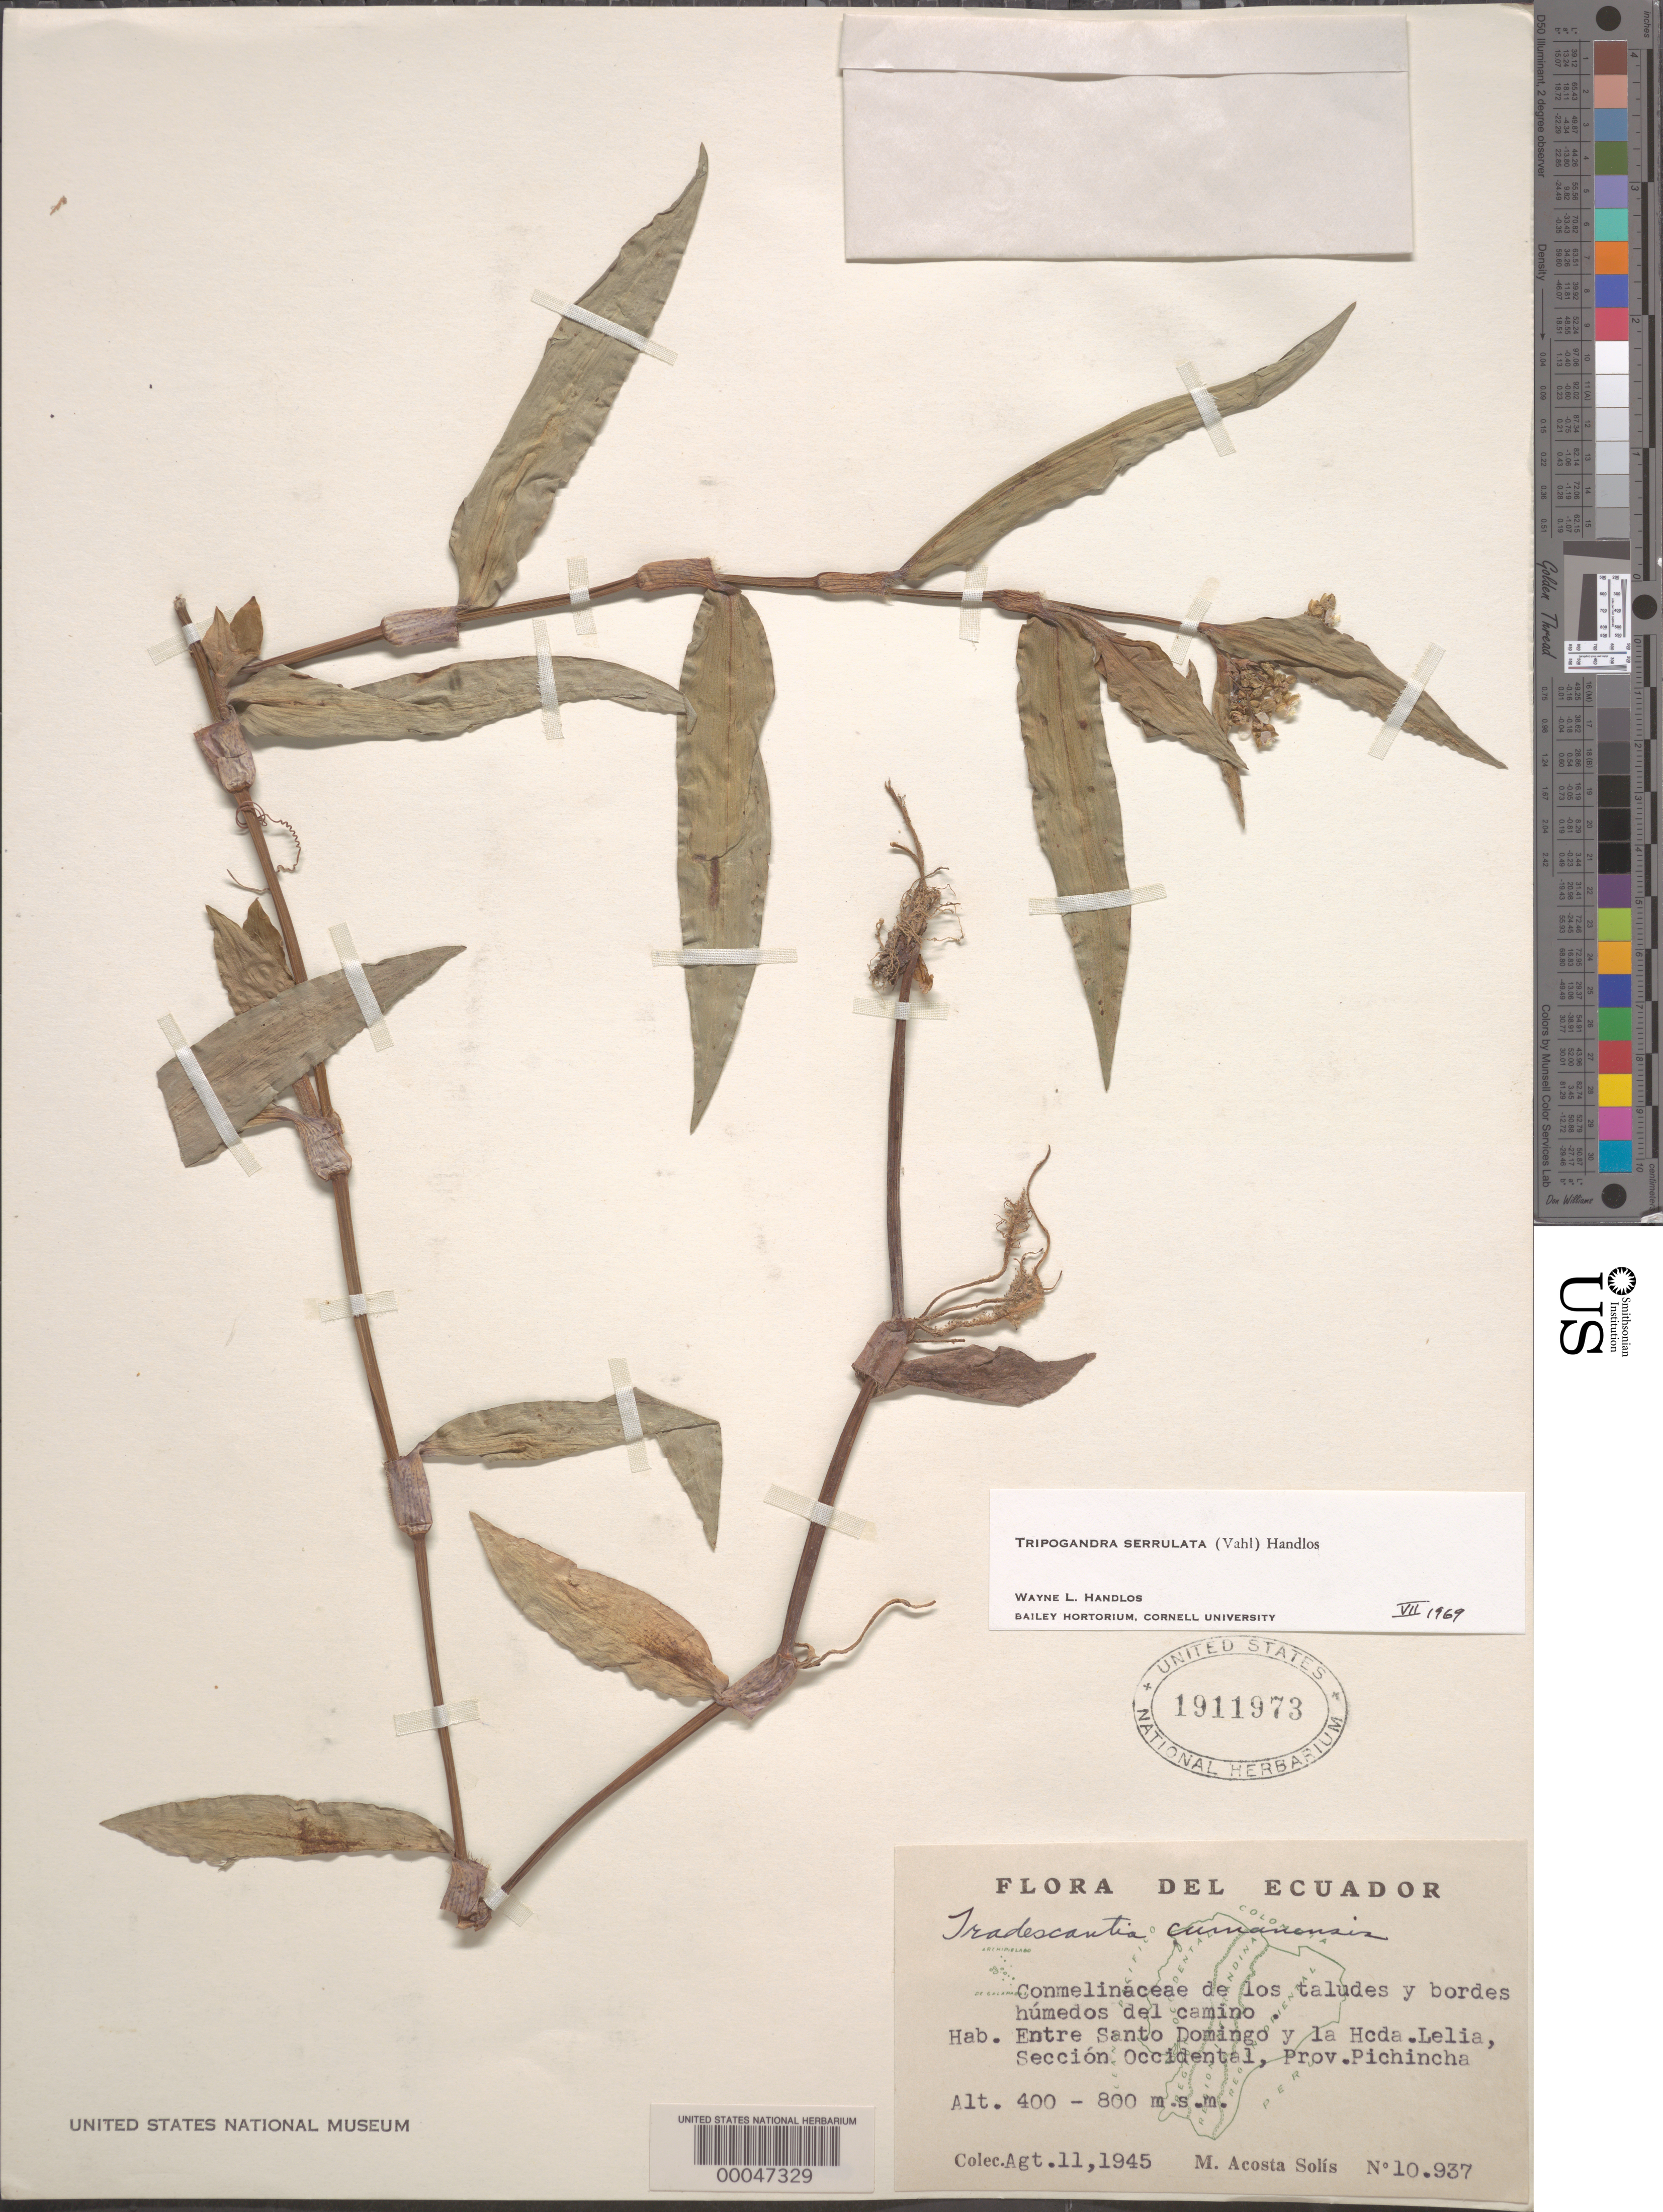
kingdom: Plantae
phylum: Tracheophyta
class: Liliopsida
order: Commelinales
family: Commelinaceae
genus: Tripogandra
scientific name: Tripogandra serrulata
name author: (Vahl) Handlos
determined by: Handlos, W. L.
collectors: M. Acosta Solis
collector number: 10937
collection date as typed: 11 Aug 1945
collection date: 1945-08-11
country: Ecuador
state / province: Pichincha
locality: Between Santo Domingo and Hacienda lelia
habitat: Moist roadside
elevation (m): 400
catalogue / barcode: US 1911973